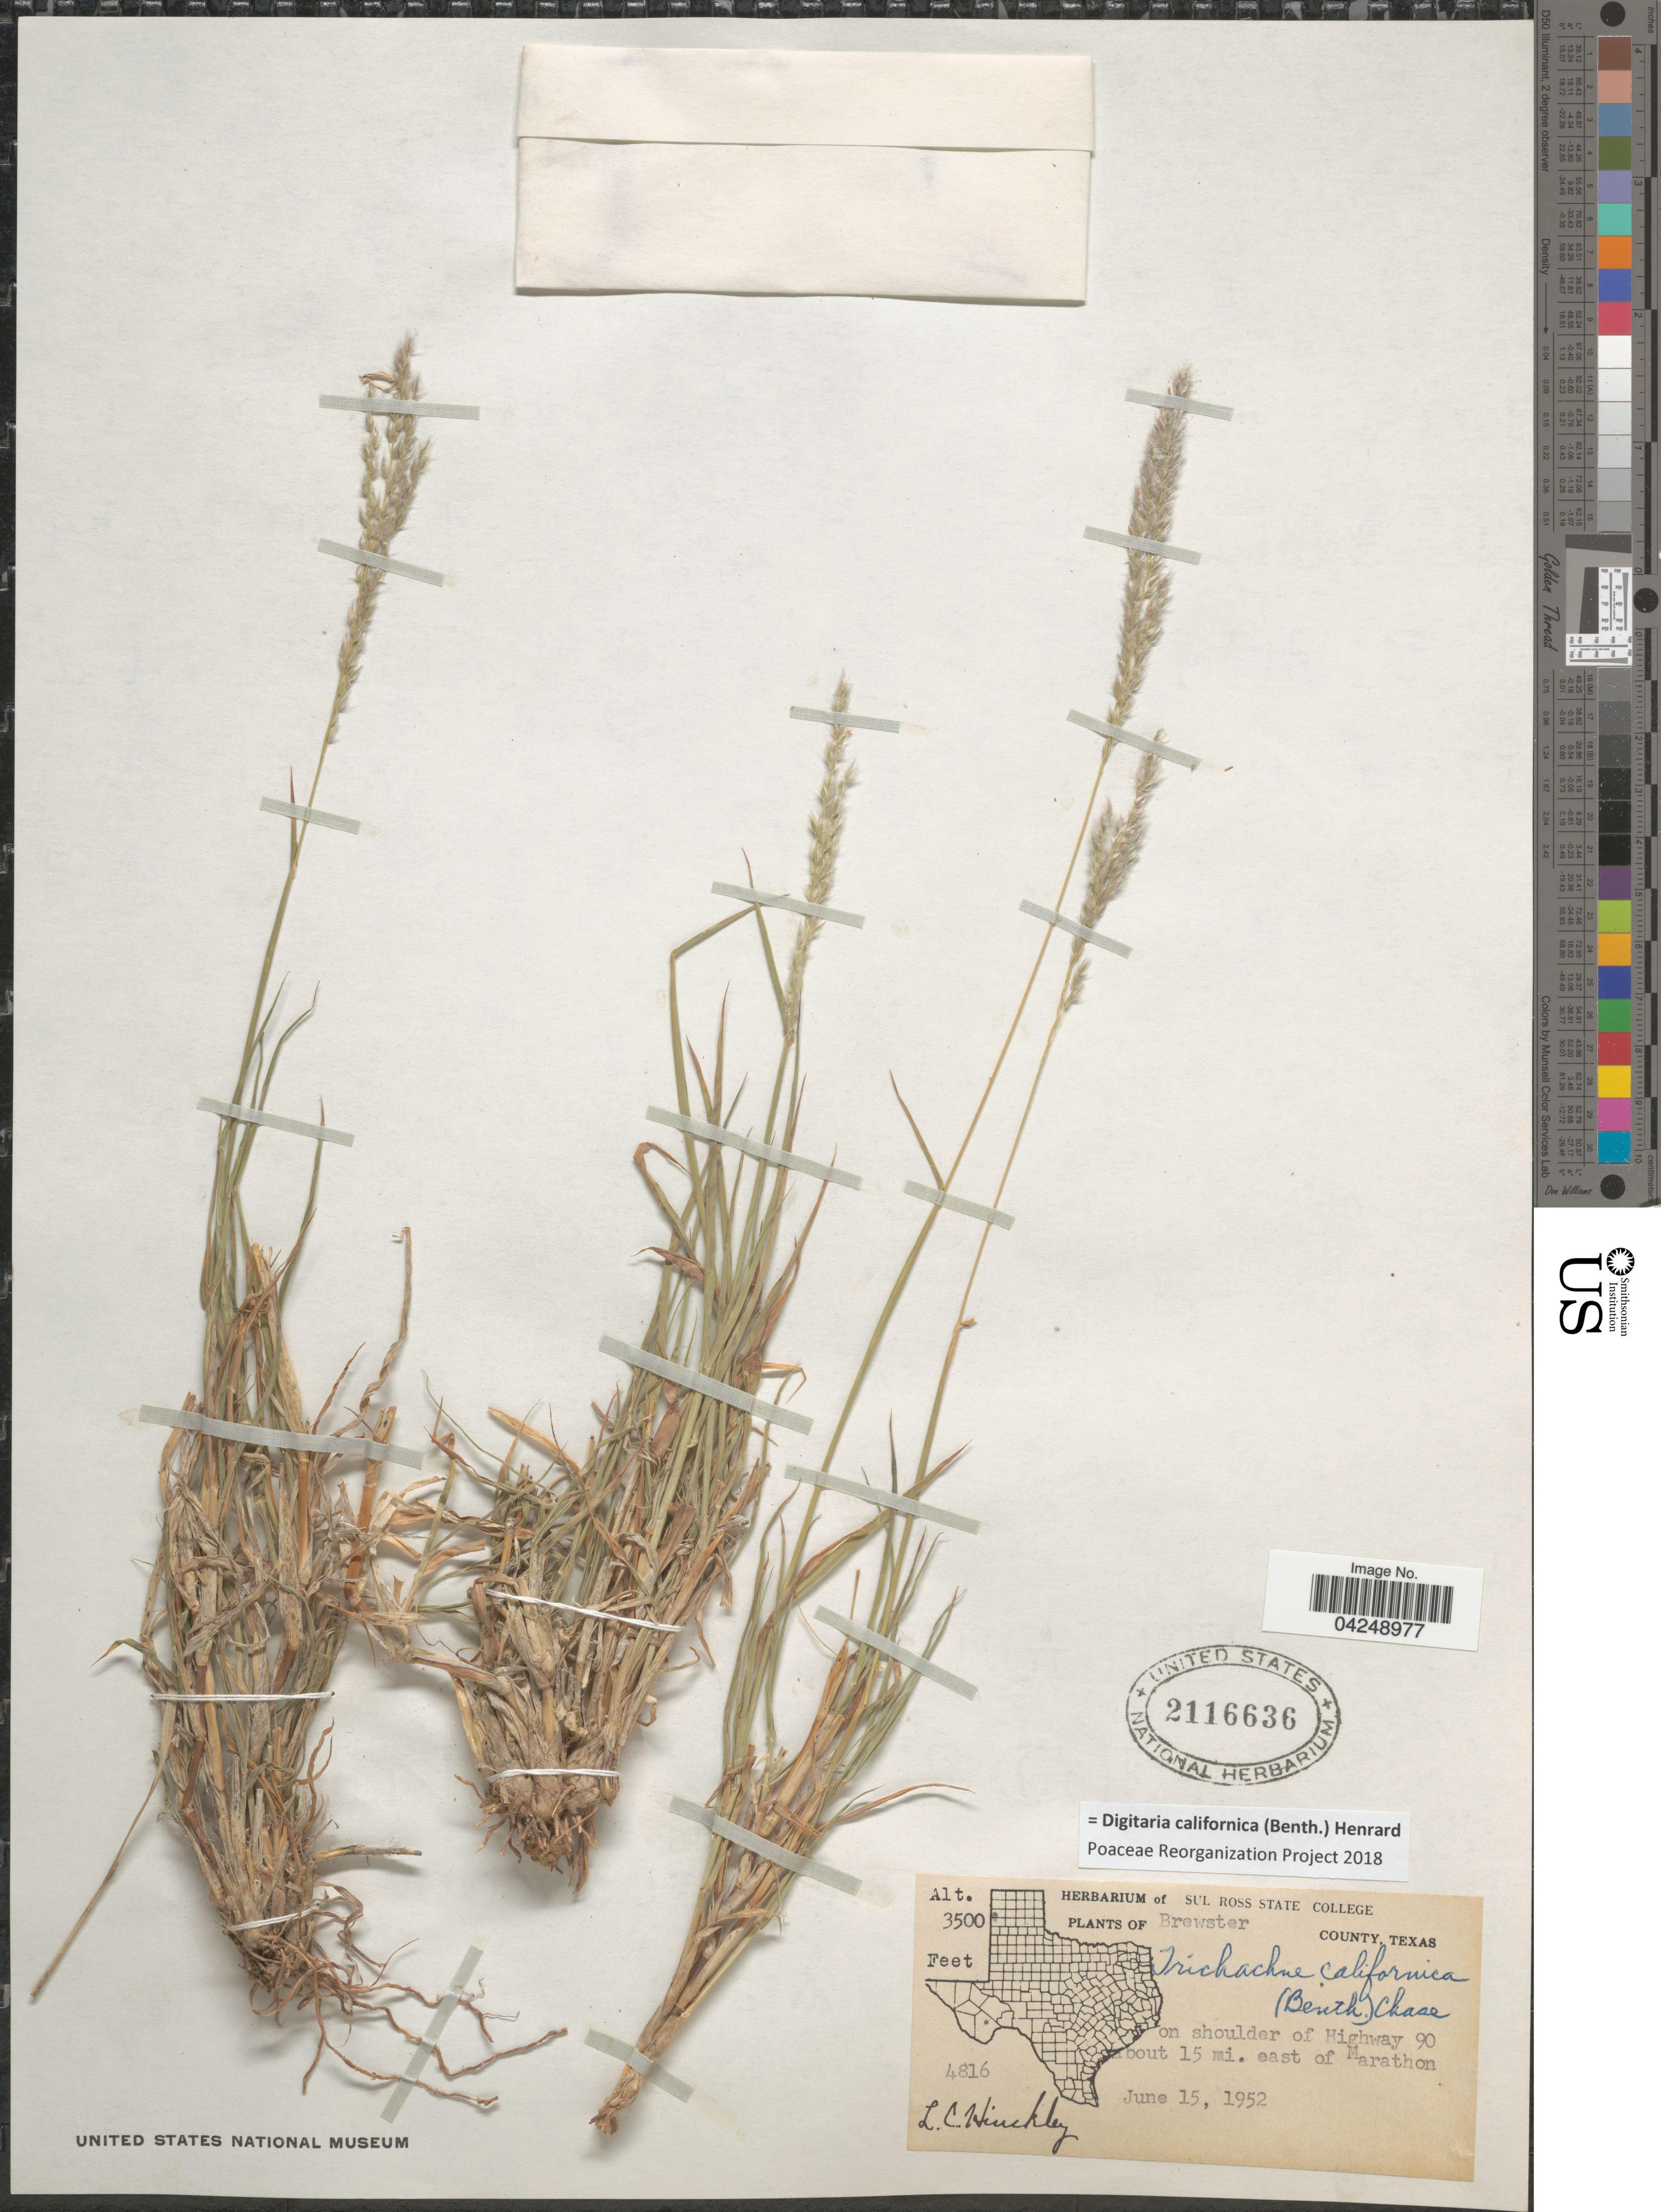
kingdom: Plantae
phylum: Tracheophyta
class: Liliopsida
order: Poales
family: Poaceae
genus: Digitaria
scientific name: Digitaria californica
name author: (Benth.) Henr.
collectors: L. Hinckley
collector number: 4816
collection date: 1952-06-15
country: United States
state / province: Texas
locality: Brewster County. On shoulder of Highway 90 about 15 mi. east of Marathon.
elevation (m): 1067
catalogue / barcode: US 2116636